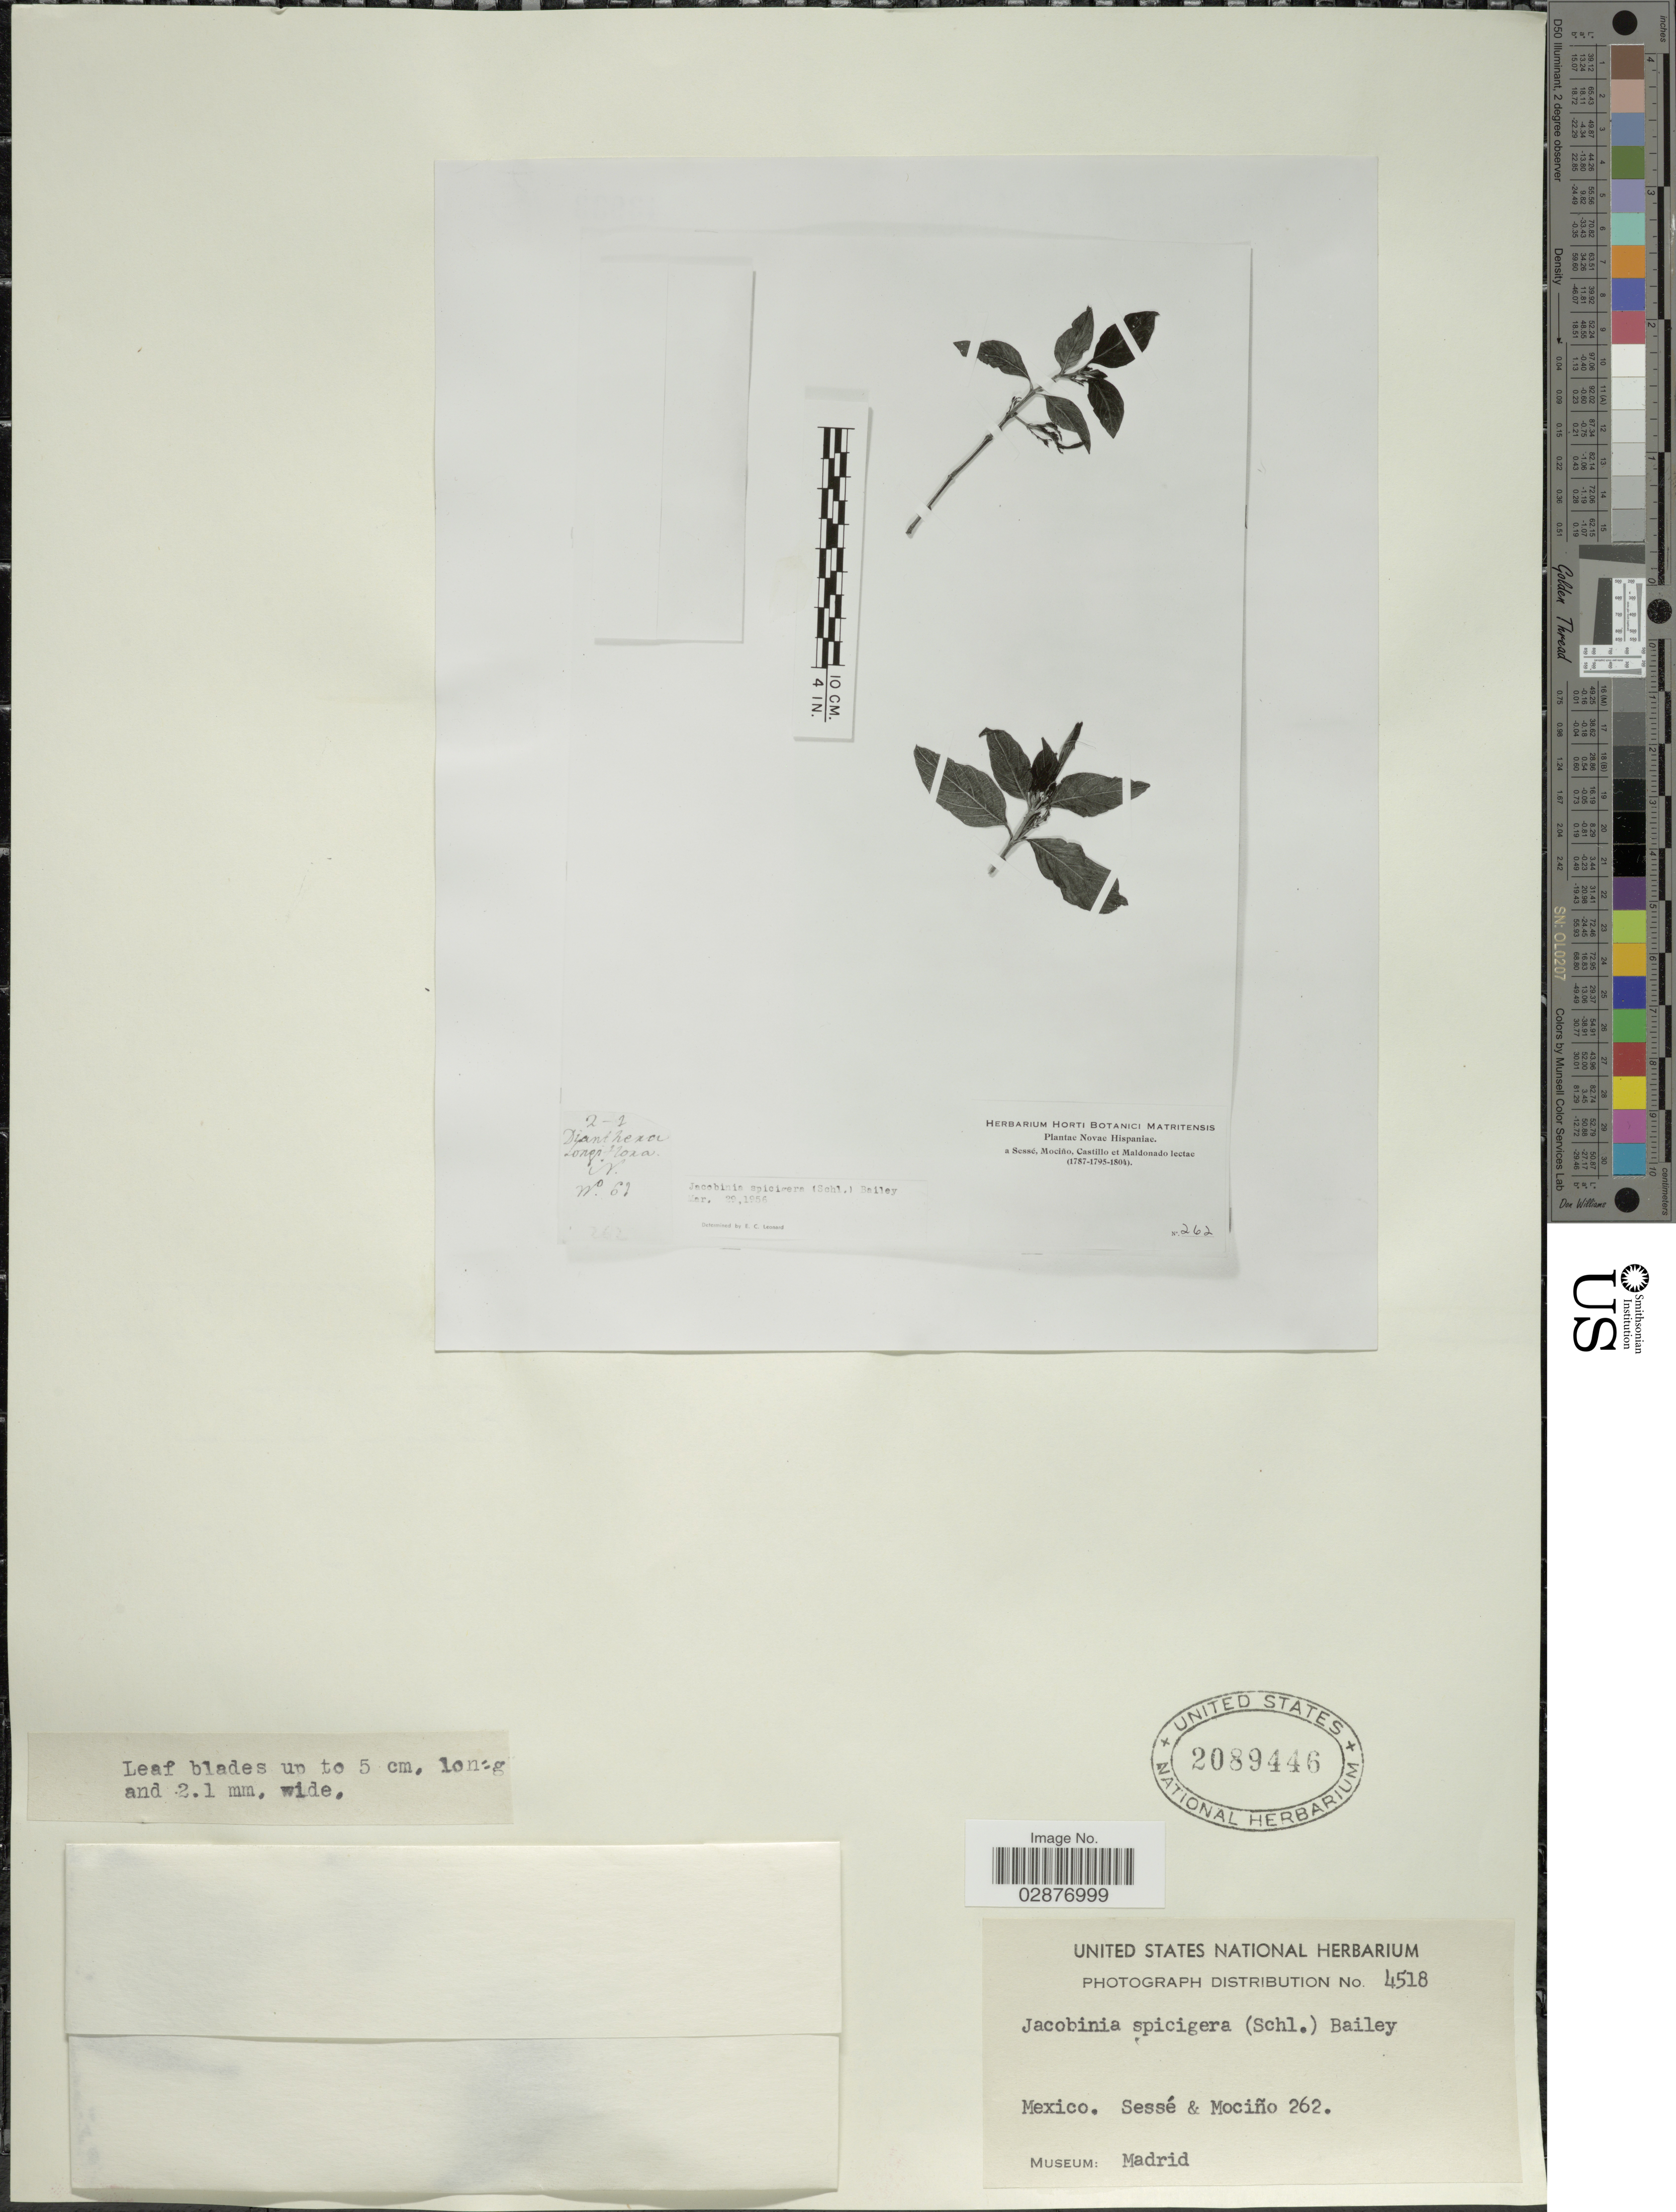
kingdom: Plantae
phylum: Tracheophyta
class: Magnoliopsida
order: Lamiales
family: Acanthaceae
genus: Justicia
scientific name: Justicia spicigera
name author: Schltdl.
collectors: Sessé, --, Mociño, Castillo, -- & Maldonado, --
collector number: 262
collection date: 1787/1804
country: Mexico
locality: Novae Hispaniae.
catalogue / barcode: US 2089446